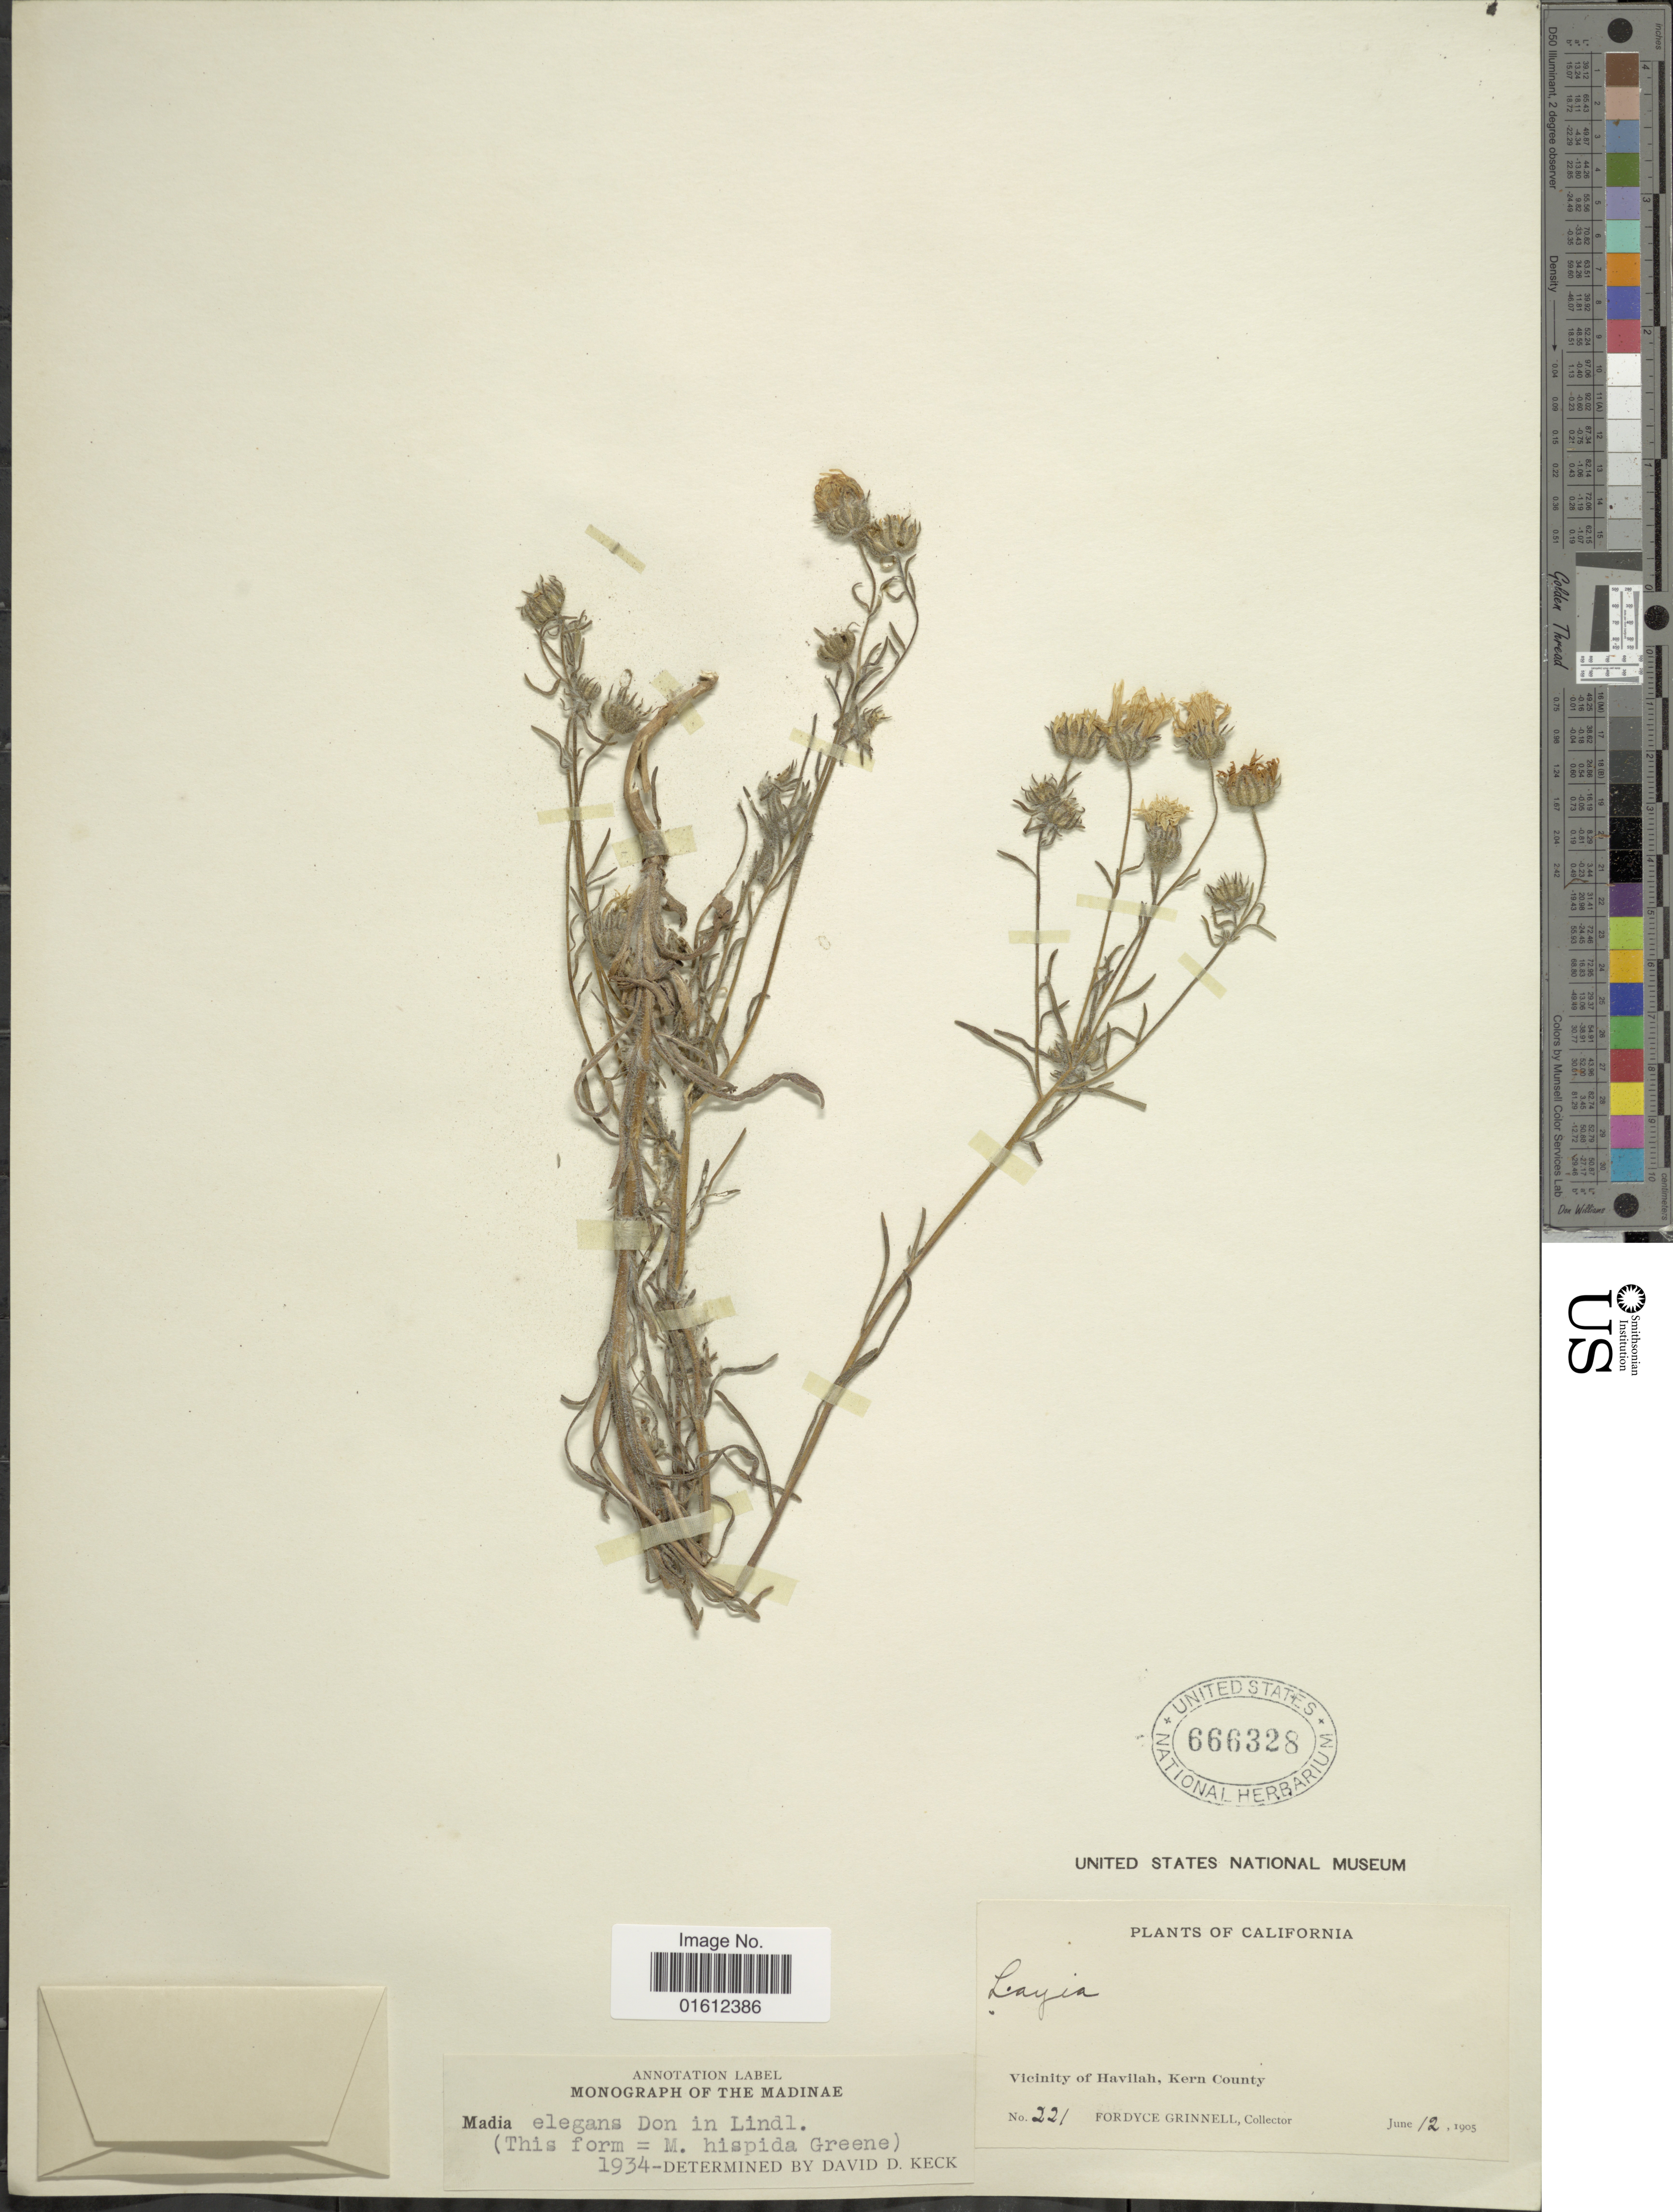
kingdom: Plantae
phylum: Tracheophyta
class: Magnoliopsida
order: Asterales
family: Asteraceae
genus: Madia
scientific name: Madia elegans var. hispida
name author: (DC.) H.M. Hall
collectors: F. Grinnell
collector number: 221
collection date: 1905-06-12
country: United States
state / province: California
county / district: Kern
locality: Vicinity of Havilah, Kern County.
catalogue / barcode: US 666328